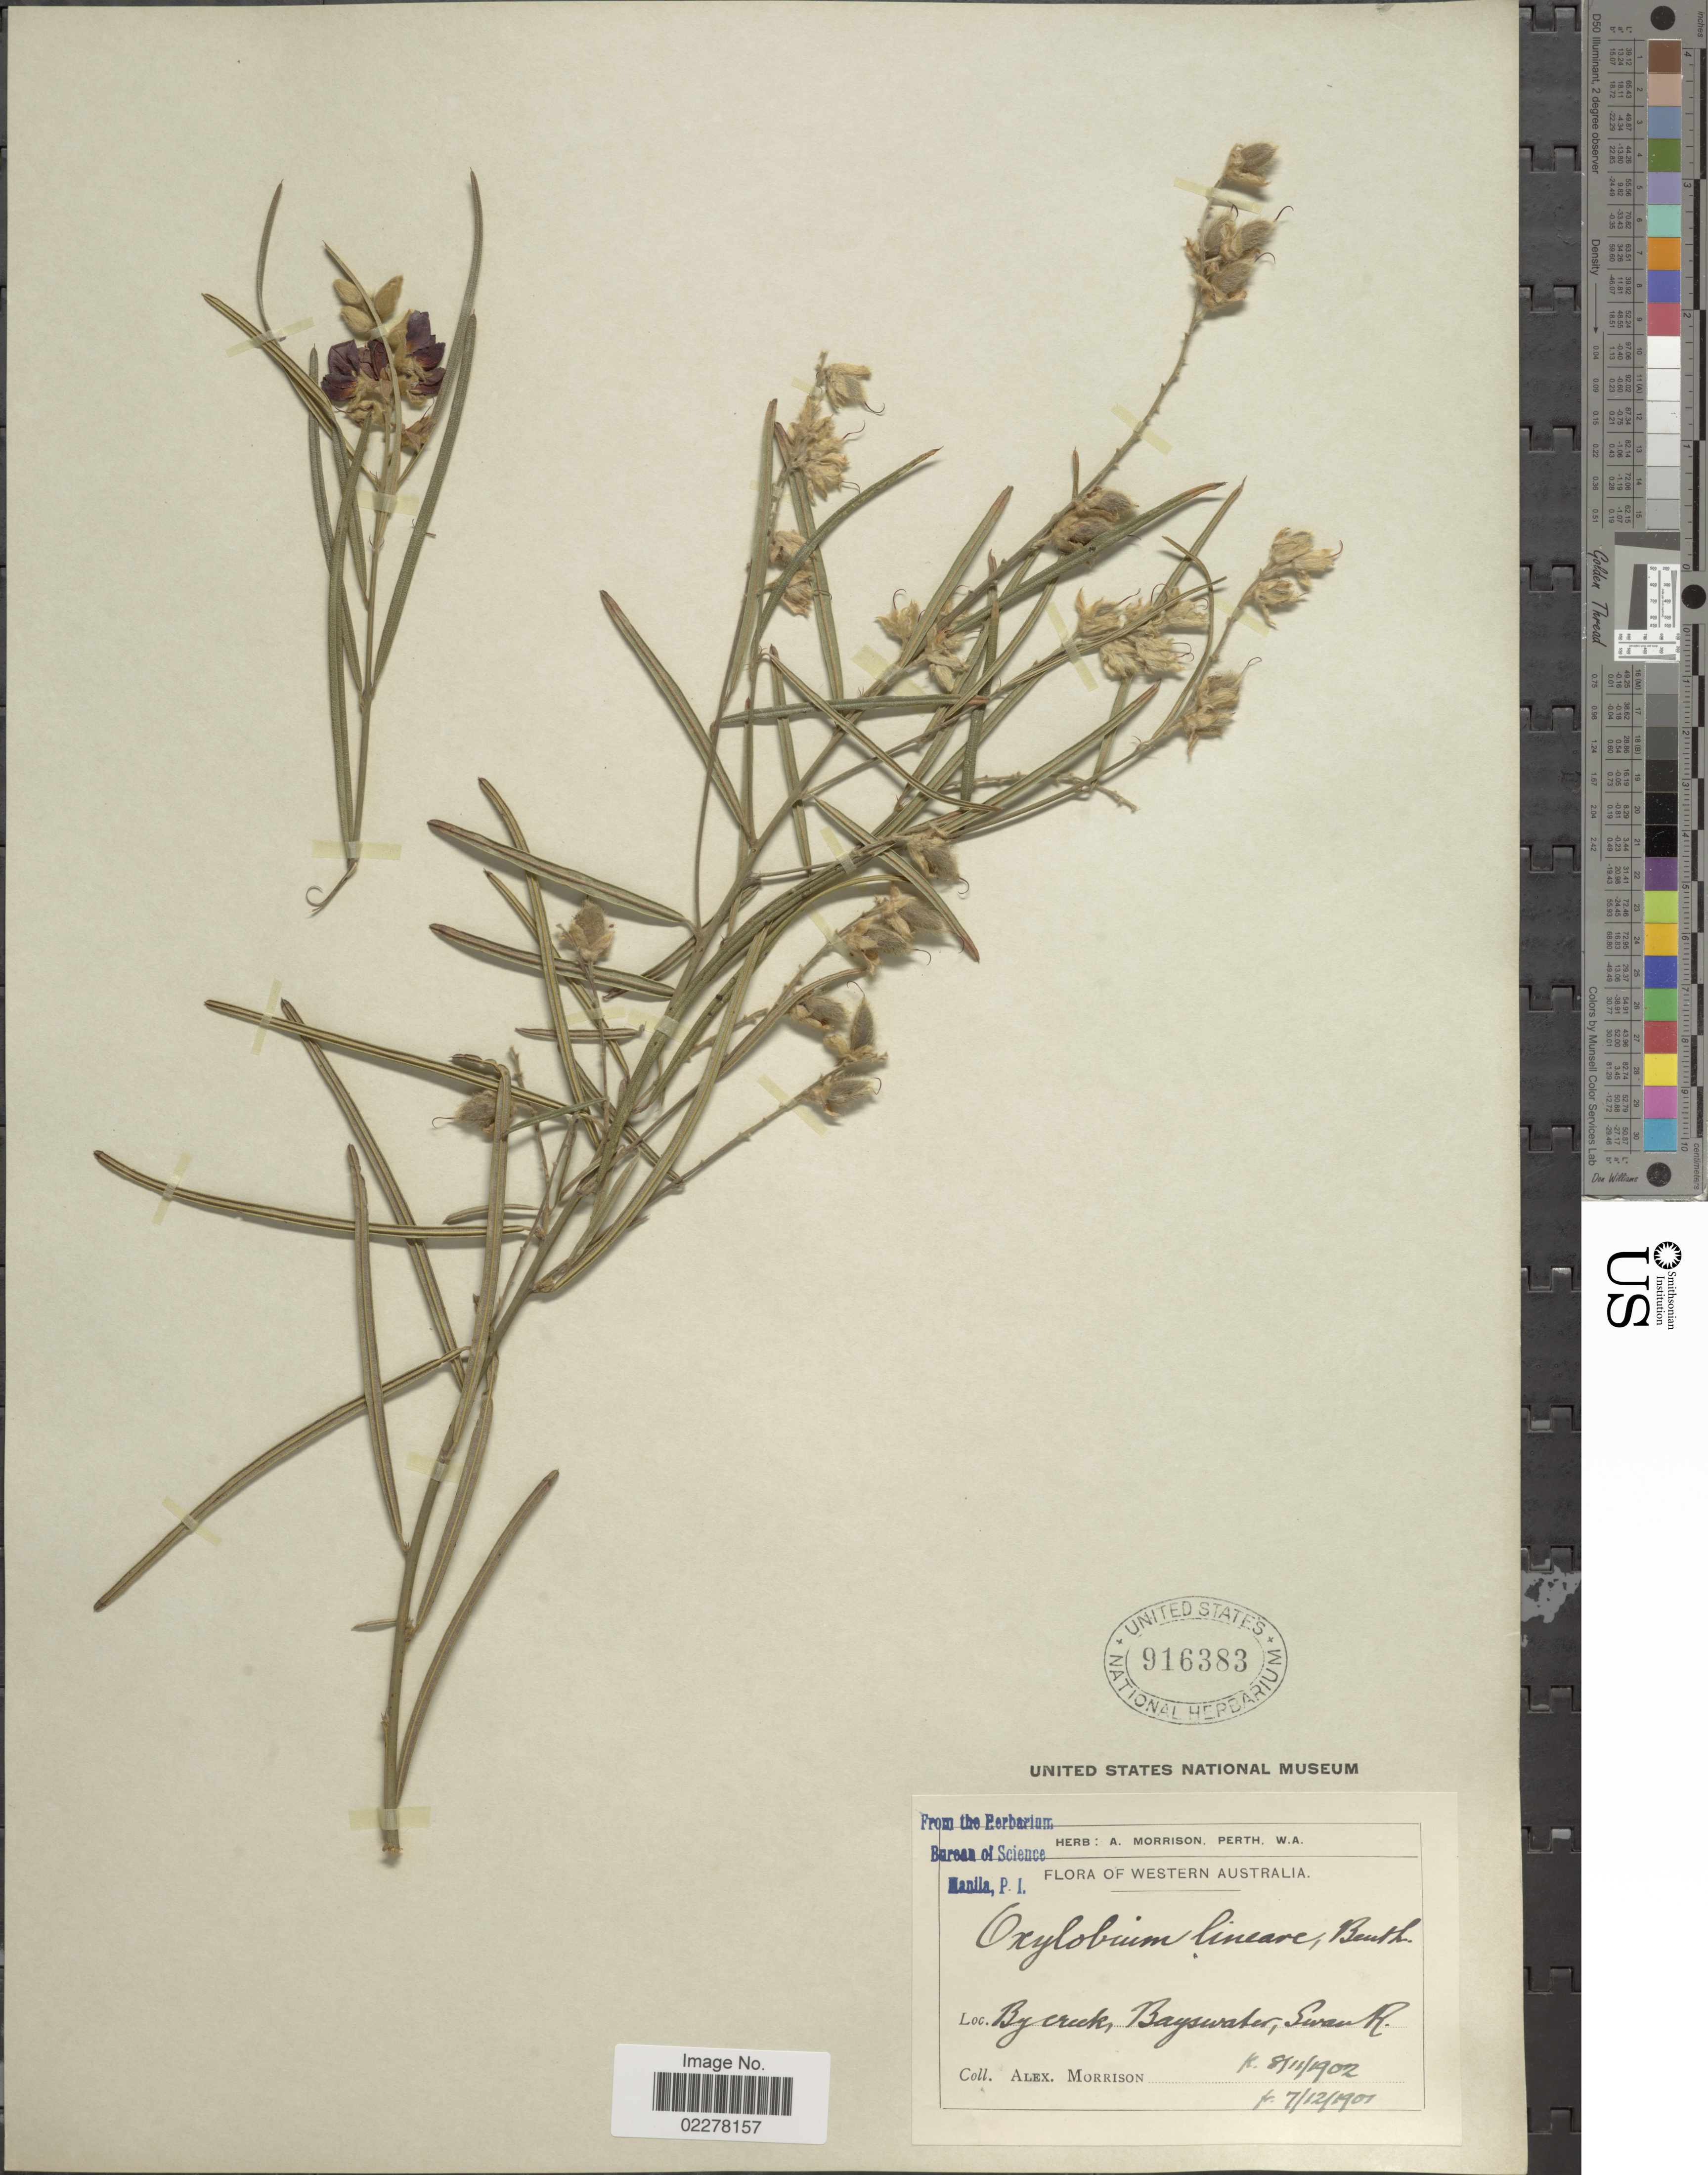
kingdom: Plantae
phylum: Tracheophyta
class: Magnoliopsida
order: Fabales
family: Fabaceae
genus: Gastrolobium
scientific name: Gastrolobium ebracteolatum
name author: G. Chandler & Crisp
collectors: A. Morrison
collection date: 1901-12-07/1902-11-08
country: Australia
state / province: Western Australia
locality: By Creek, Bayswater, Swan R.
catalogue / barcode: US 916383